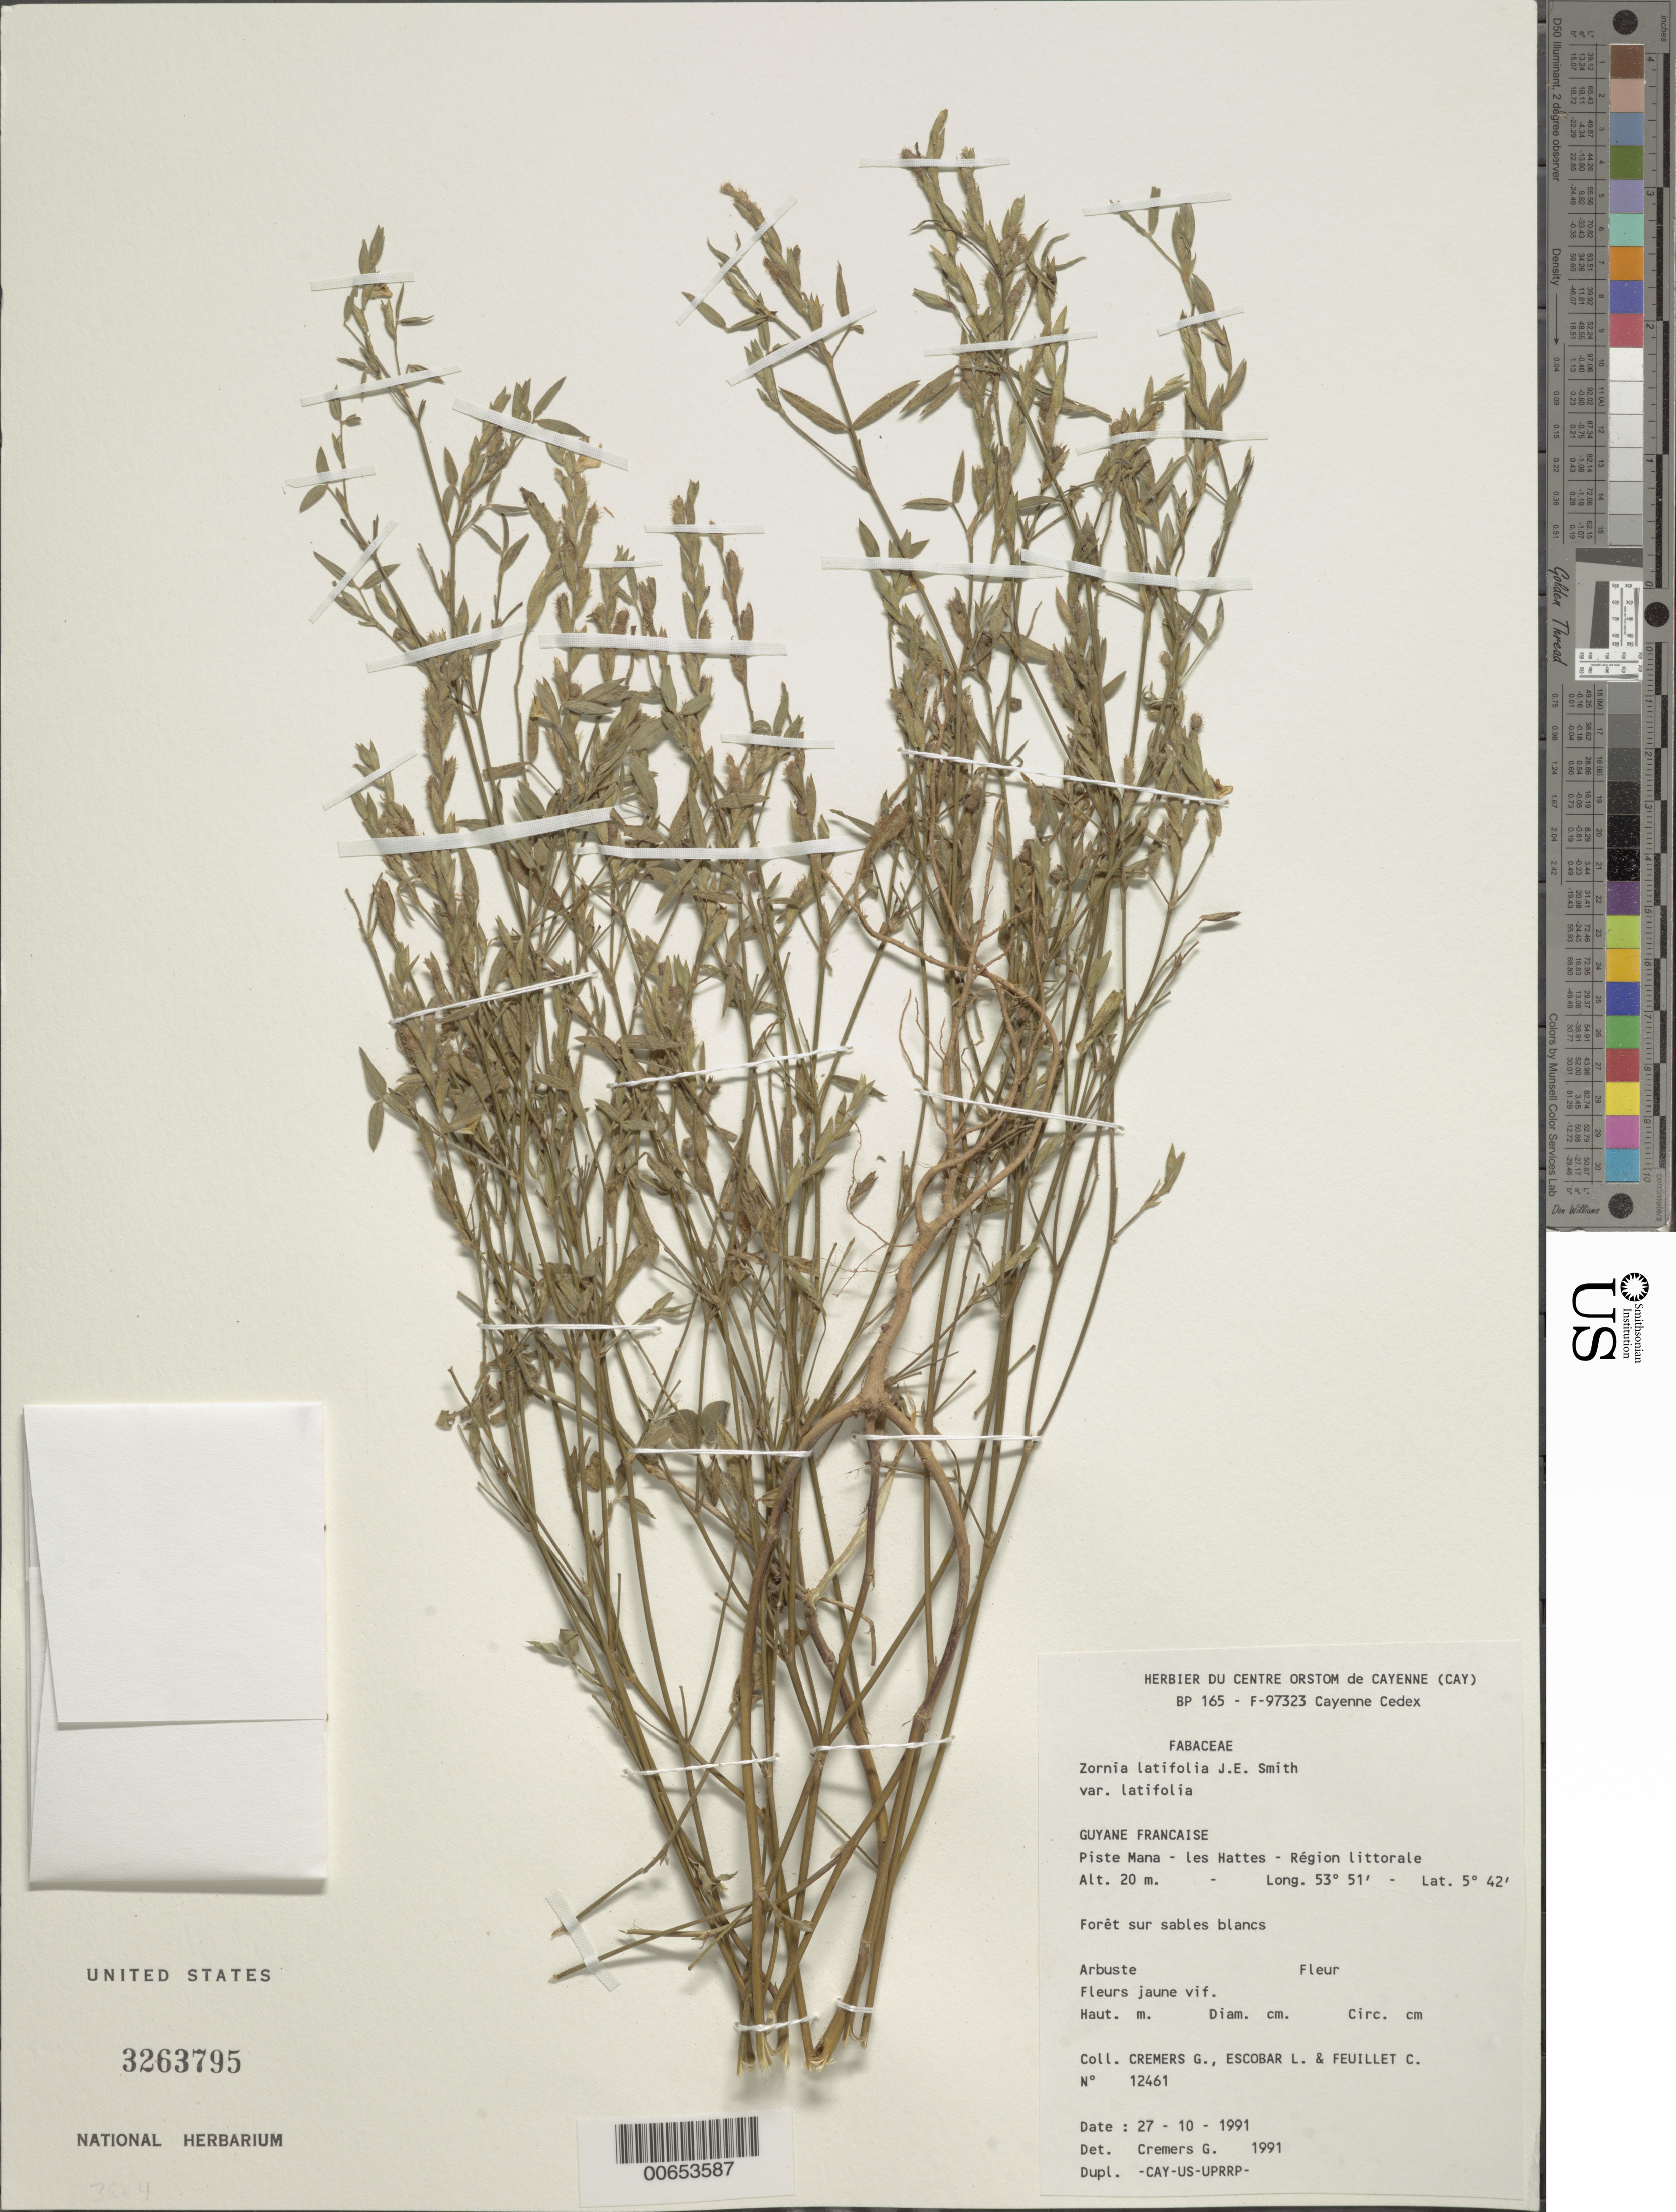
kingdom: Plantae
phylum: Tracheophyta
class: Magnoliopsida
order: Fabales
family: Fabaceae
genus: Zornia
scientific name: Zornia latifolia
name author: Sm.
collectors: G. Cremers, L. Escobar & C. Feuillet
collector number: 12461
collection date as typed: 27-Oct-91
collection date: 1991-10-27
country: French Guiana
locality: Piste Mana, les Hattes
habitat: Forest on white sand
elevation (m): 20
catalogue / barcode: US 3263795